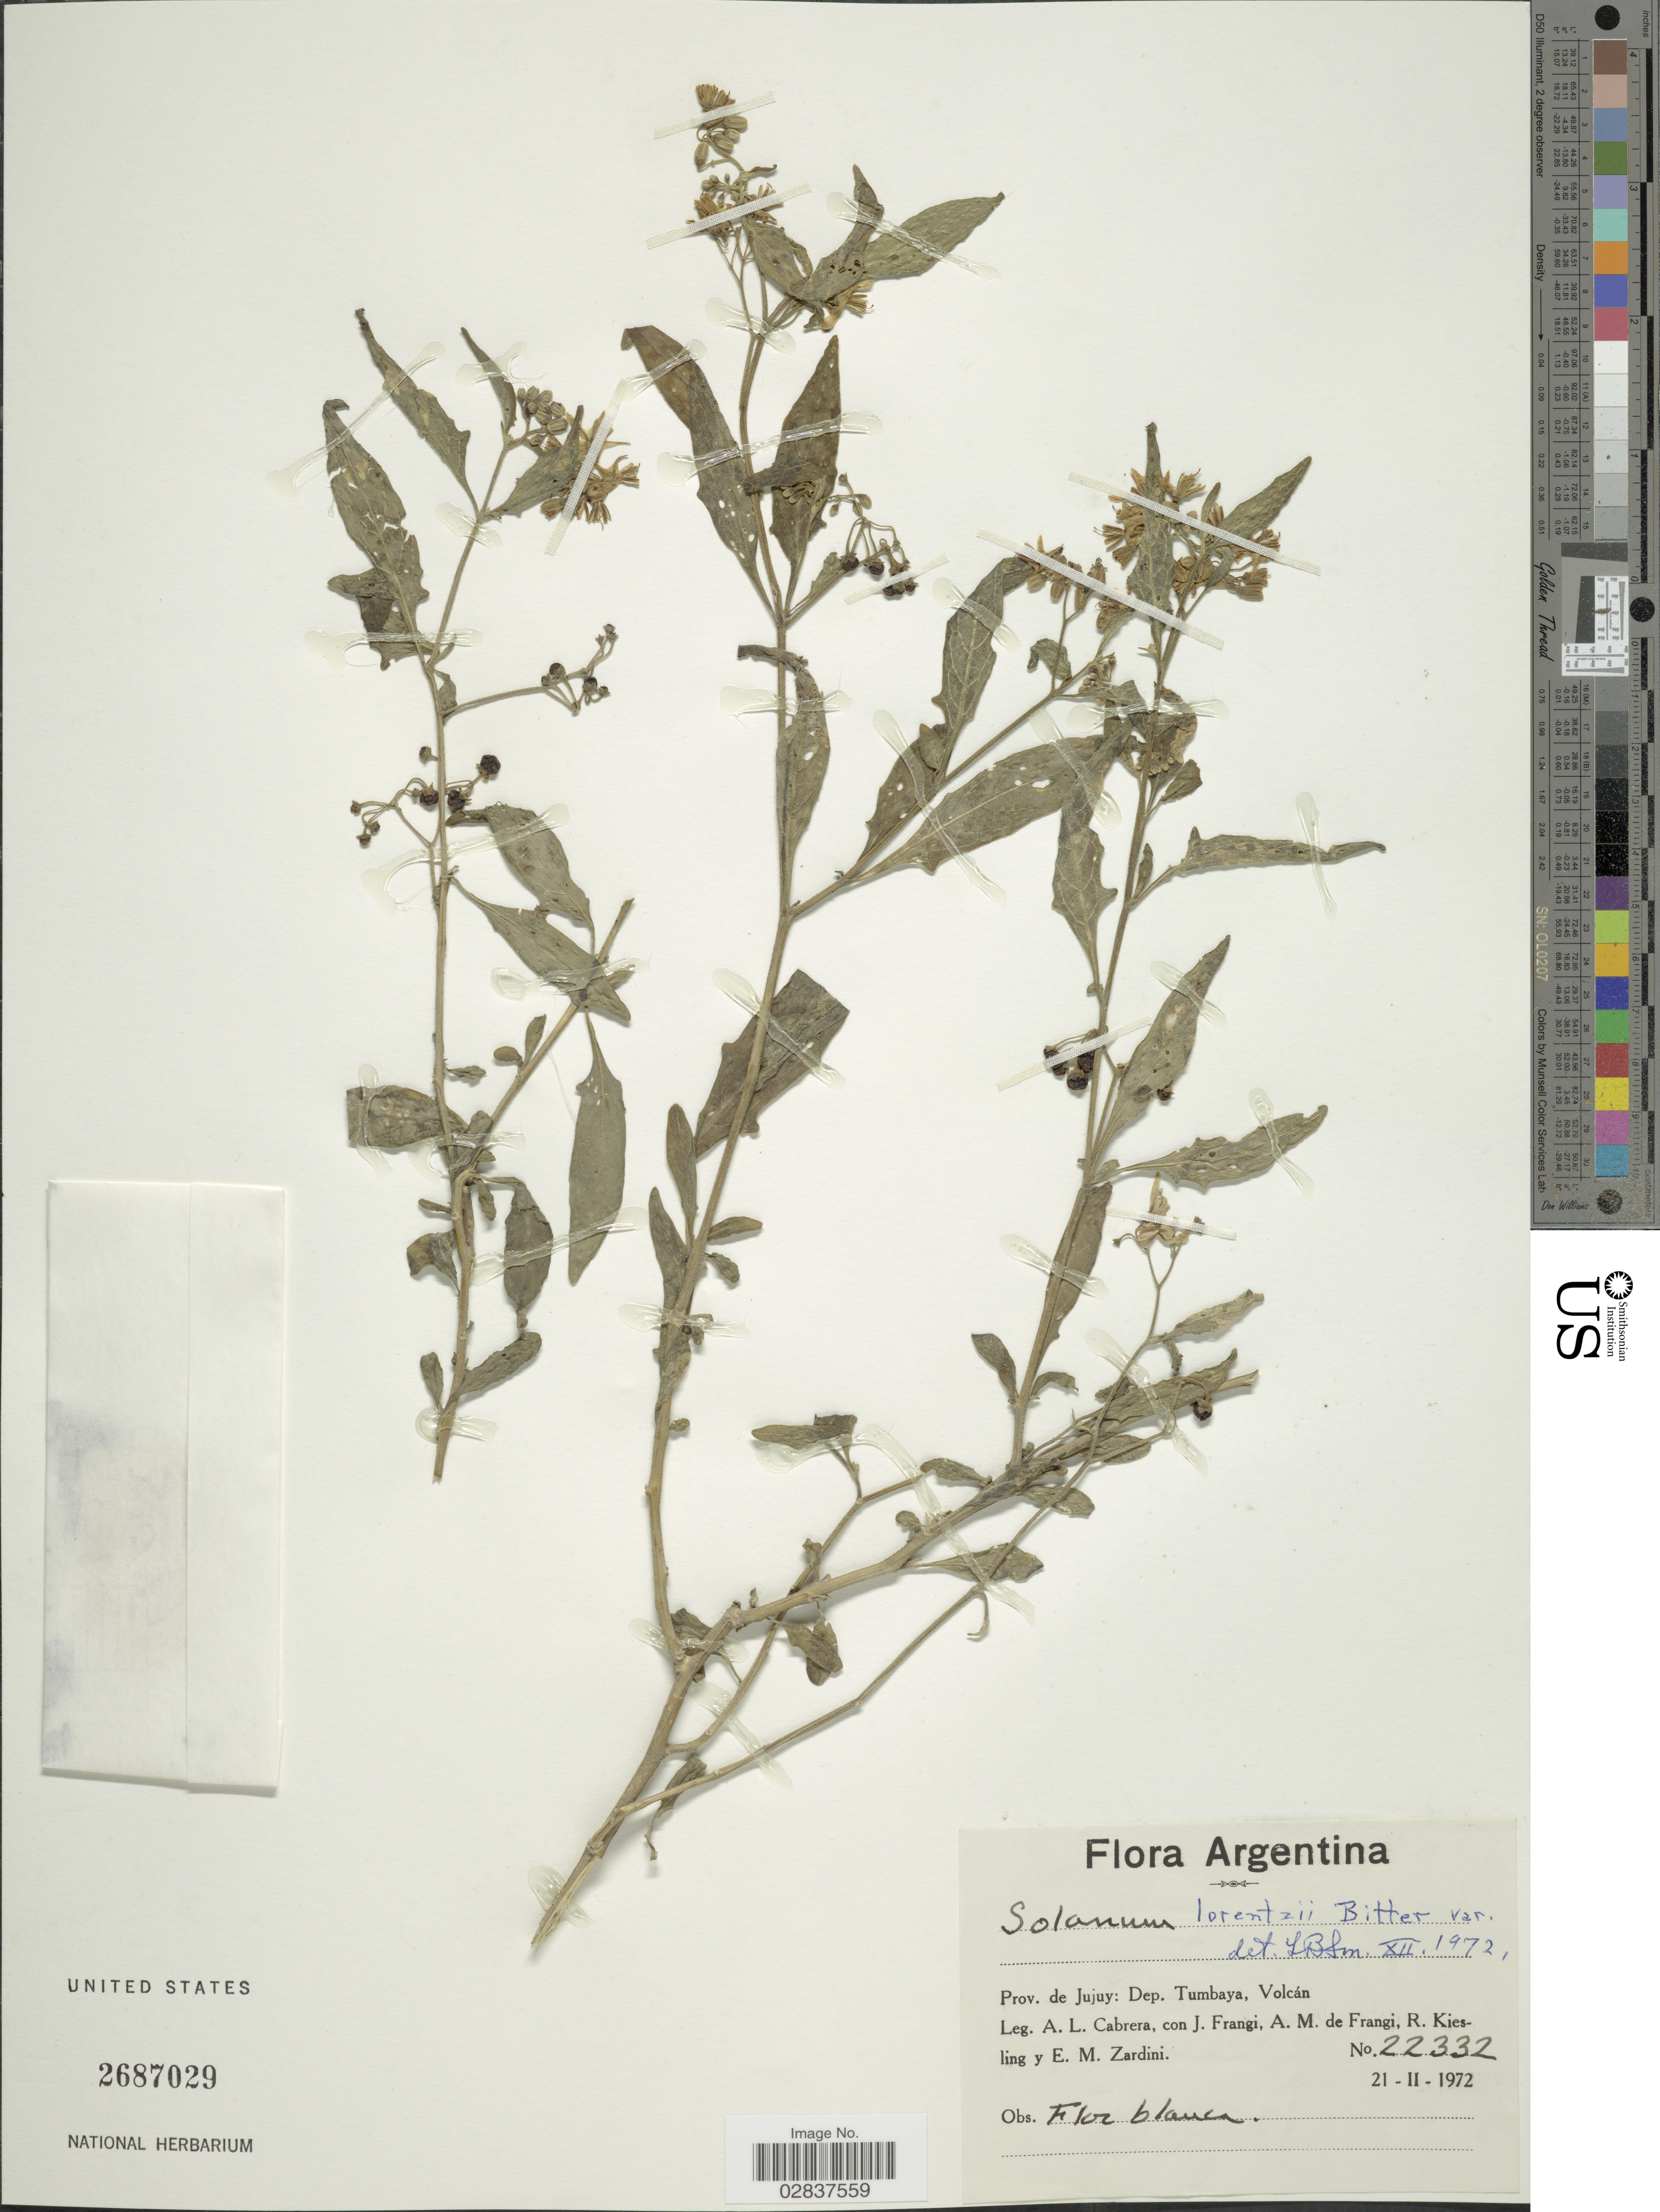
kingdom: Plantae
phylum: Tracheophyta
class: Magnoliopsida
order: Solanales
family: Solanaceae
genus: Solanum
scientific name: Solanum lorentzii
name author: Bitter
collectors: A. L. Cabrera, J. Frangi, A. Frangi, R. Kiesling & E. M. Zardini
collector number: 22332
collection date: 1972-02-21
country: Argentina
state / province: Jujuy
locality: Dep. Tumbaya, Volcán.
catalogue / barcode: US 2687029